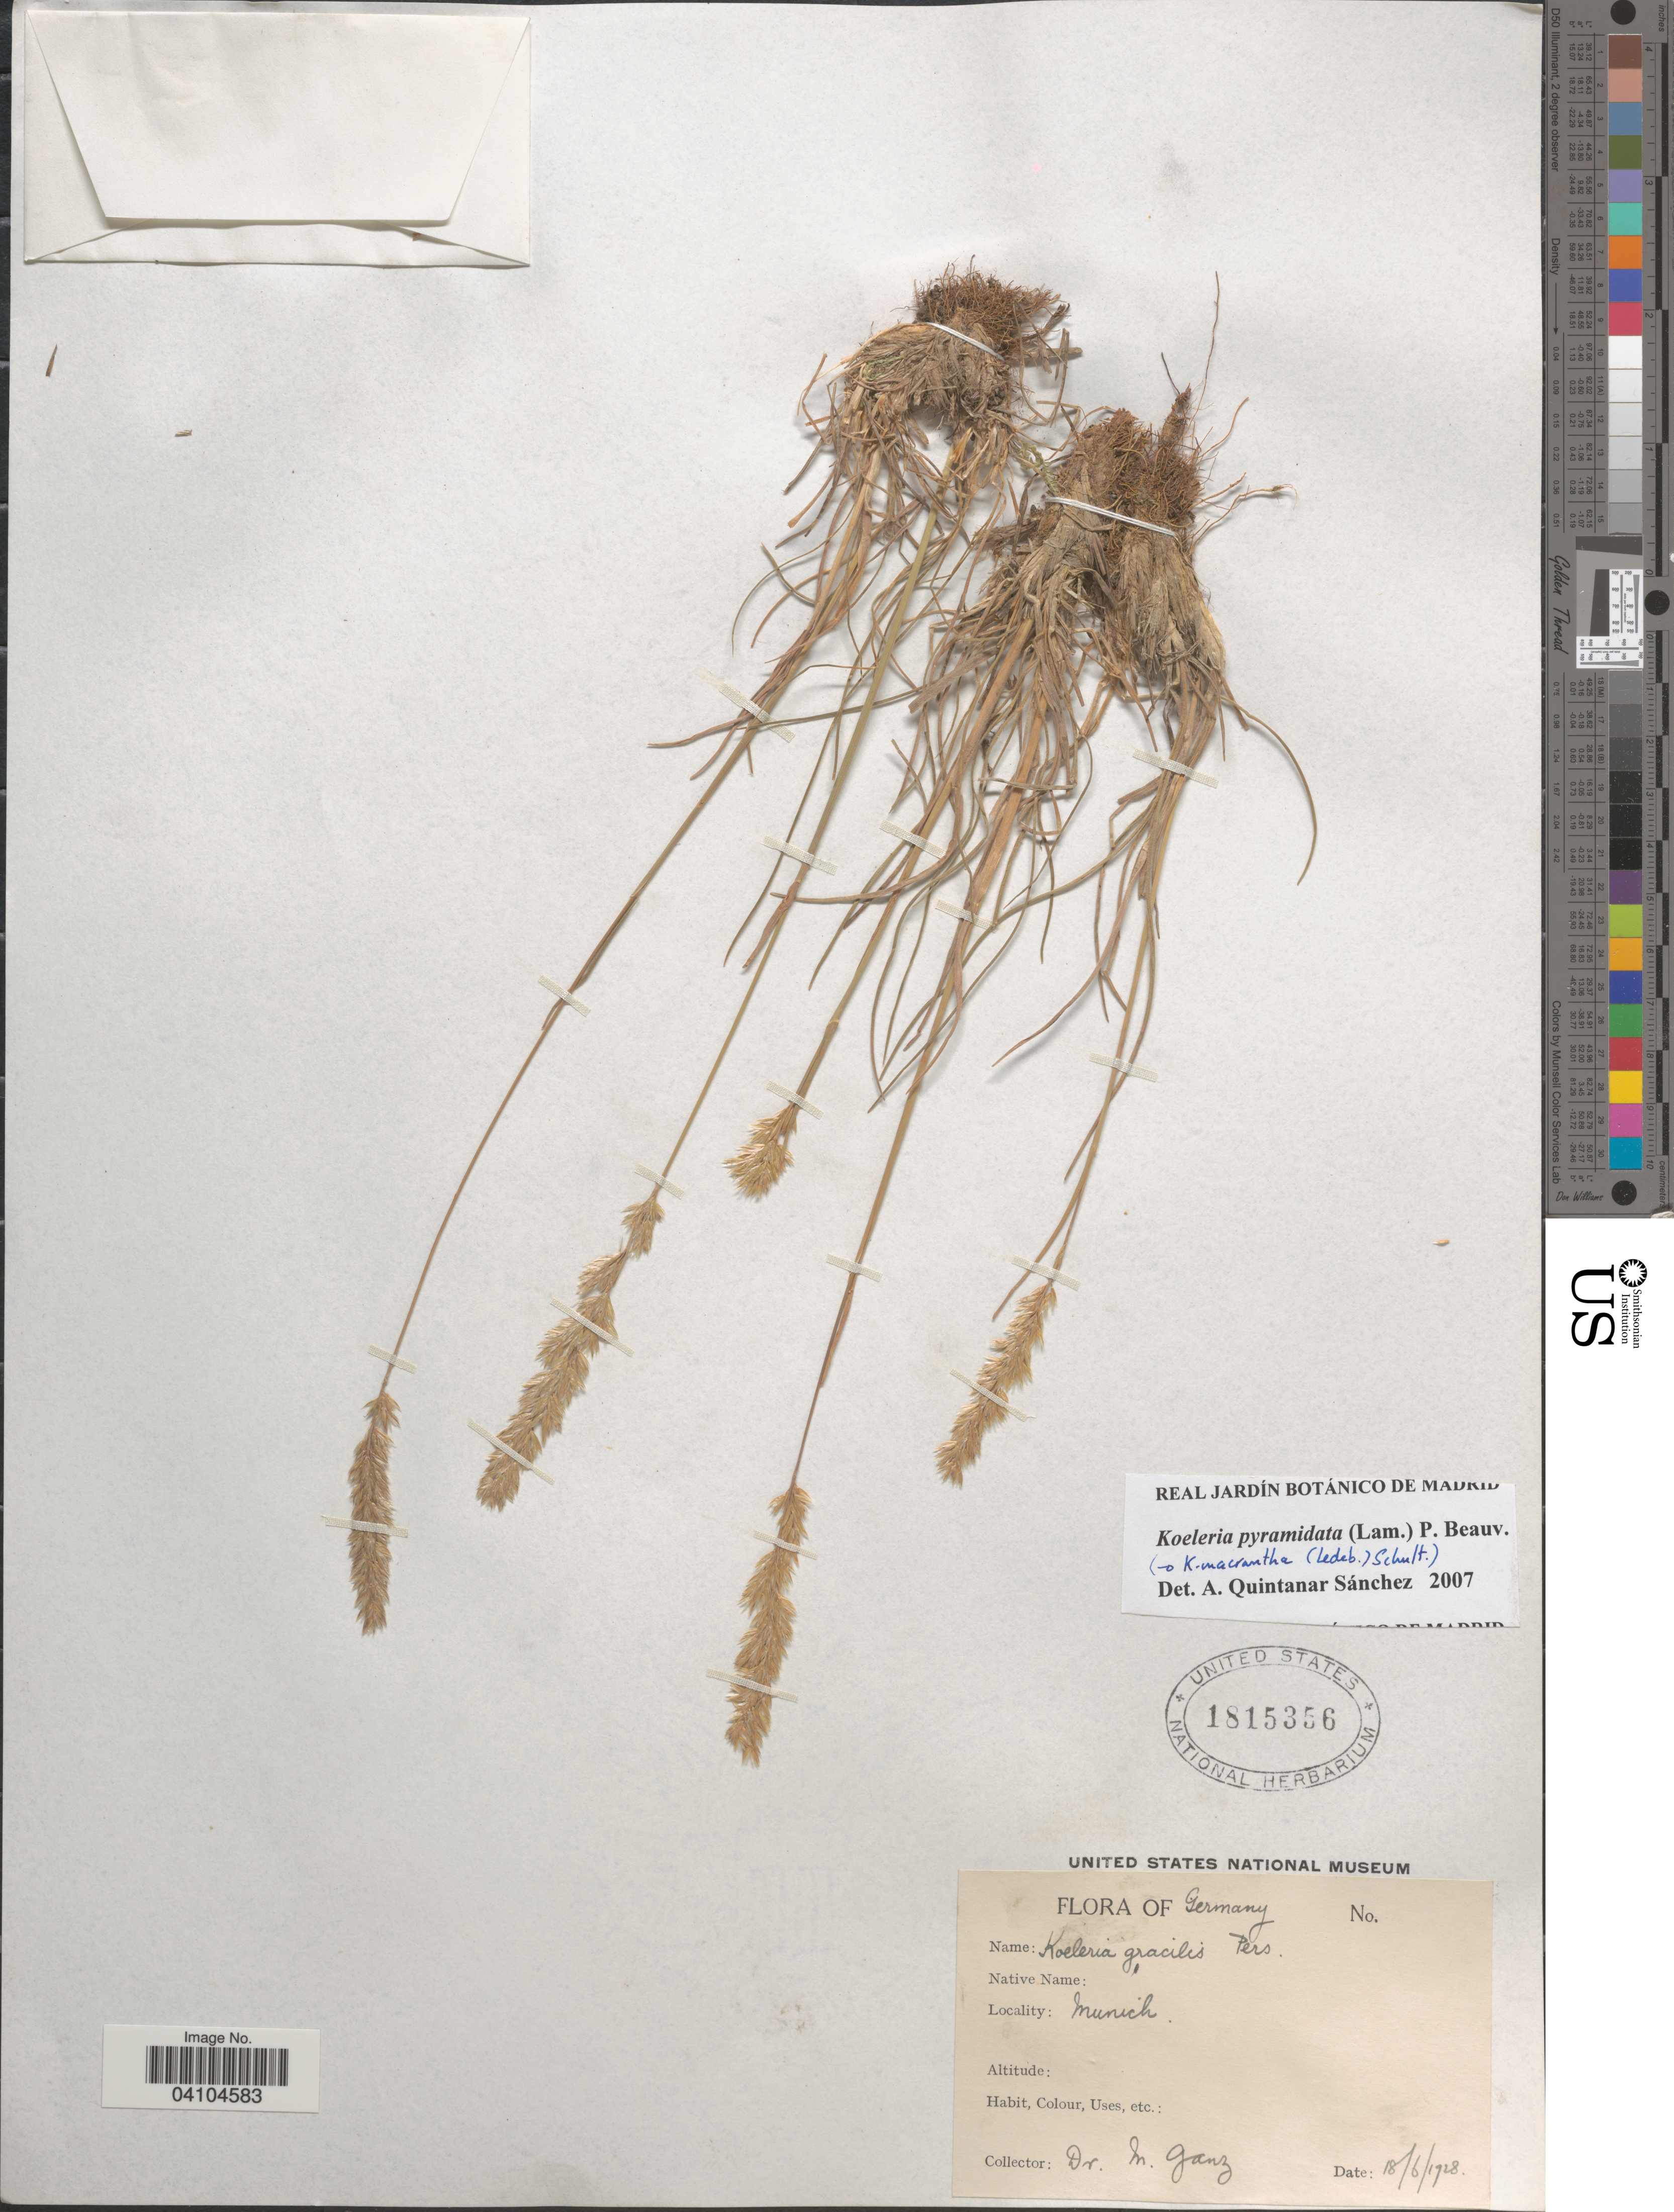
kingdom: Plantae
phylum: Tracheophyta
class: Liliopsida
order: Poales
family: Poaceae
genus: Koeleria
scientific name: Koeleria pyramidata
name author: (Lam.) P. Beauv.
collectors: M. Ganz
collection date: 1928-06-18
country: Germany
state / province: Bayern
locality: Munich.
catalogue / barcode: US 1815356